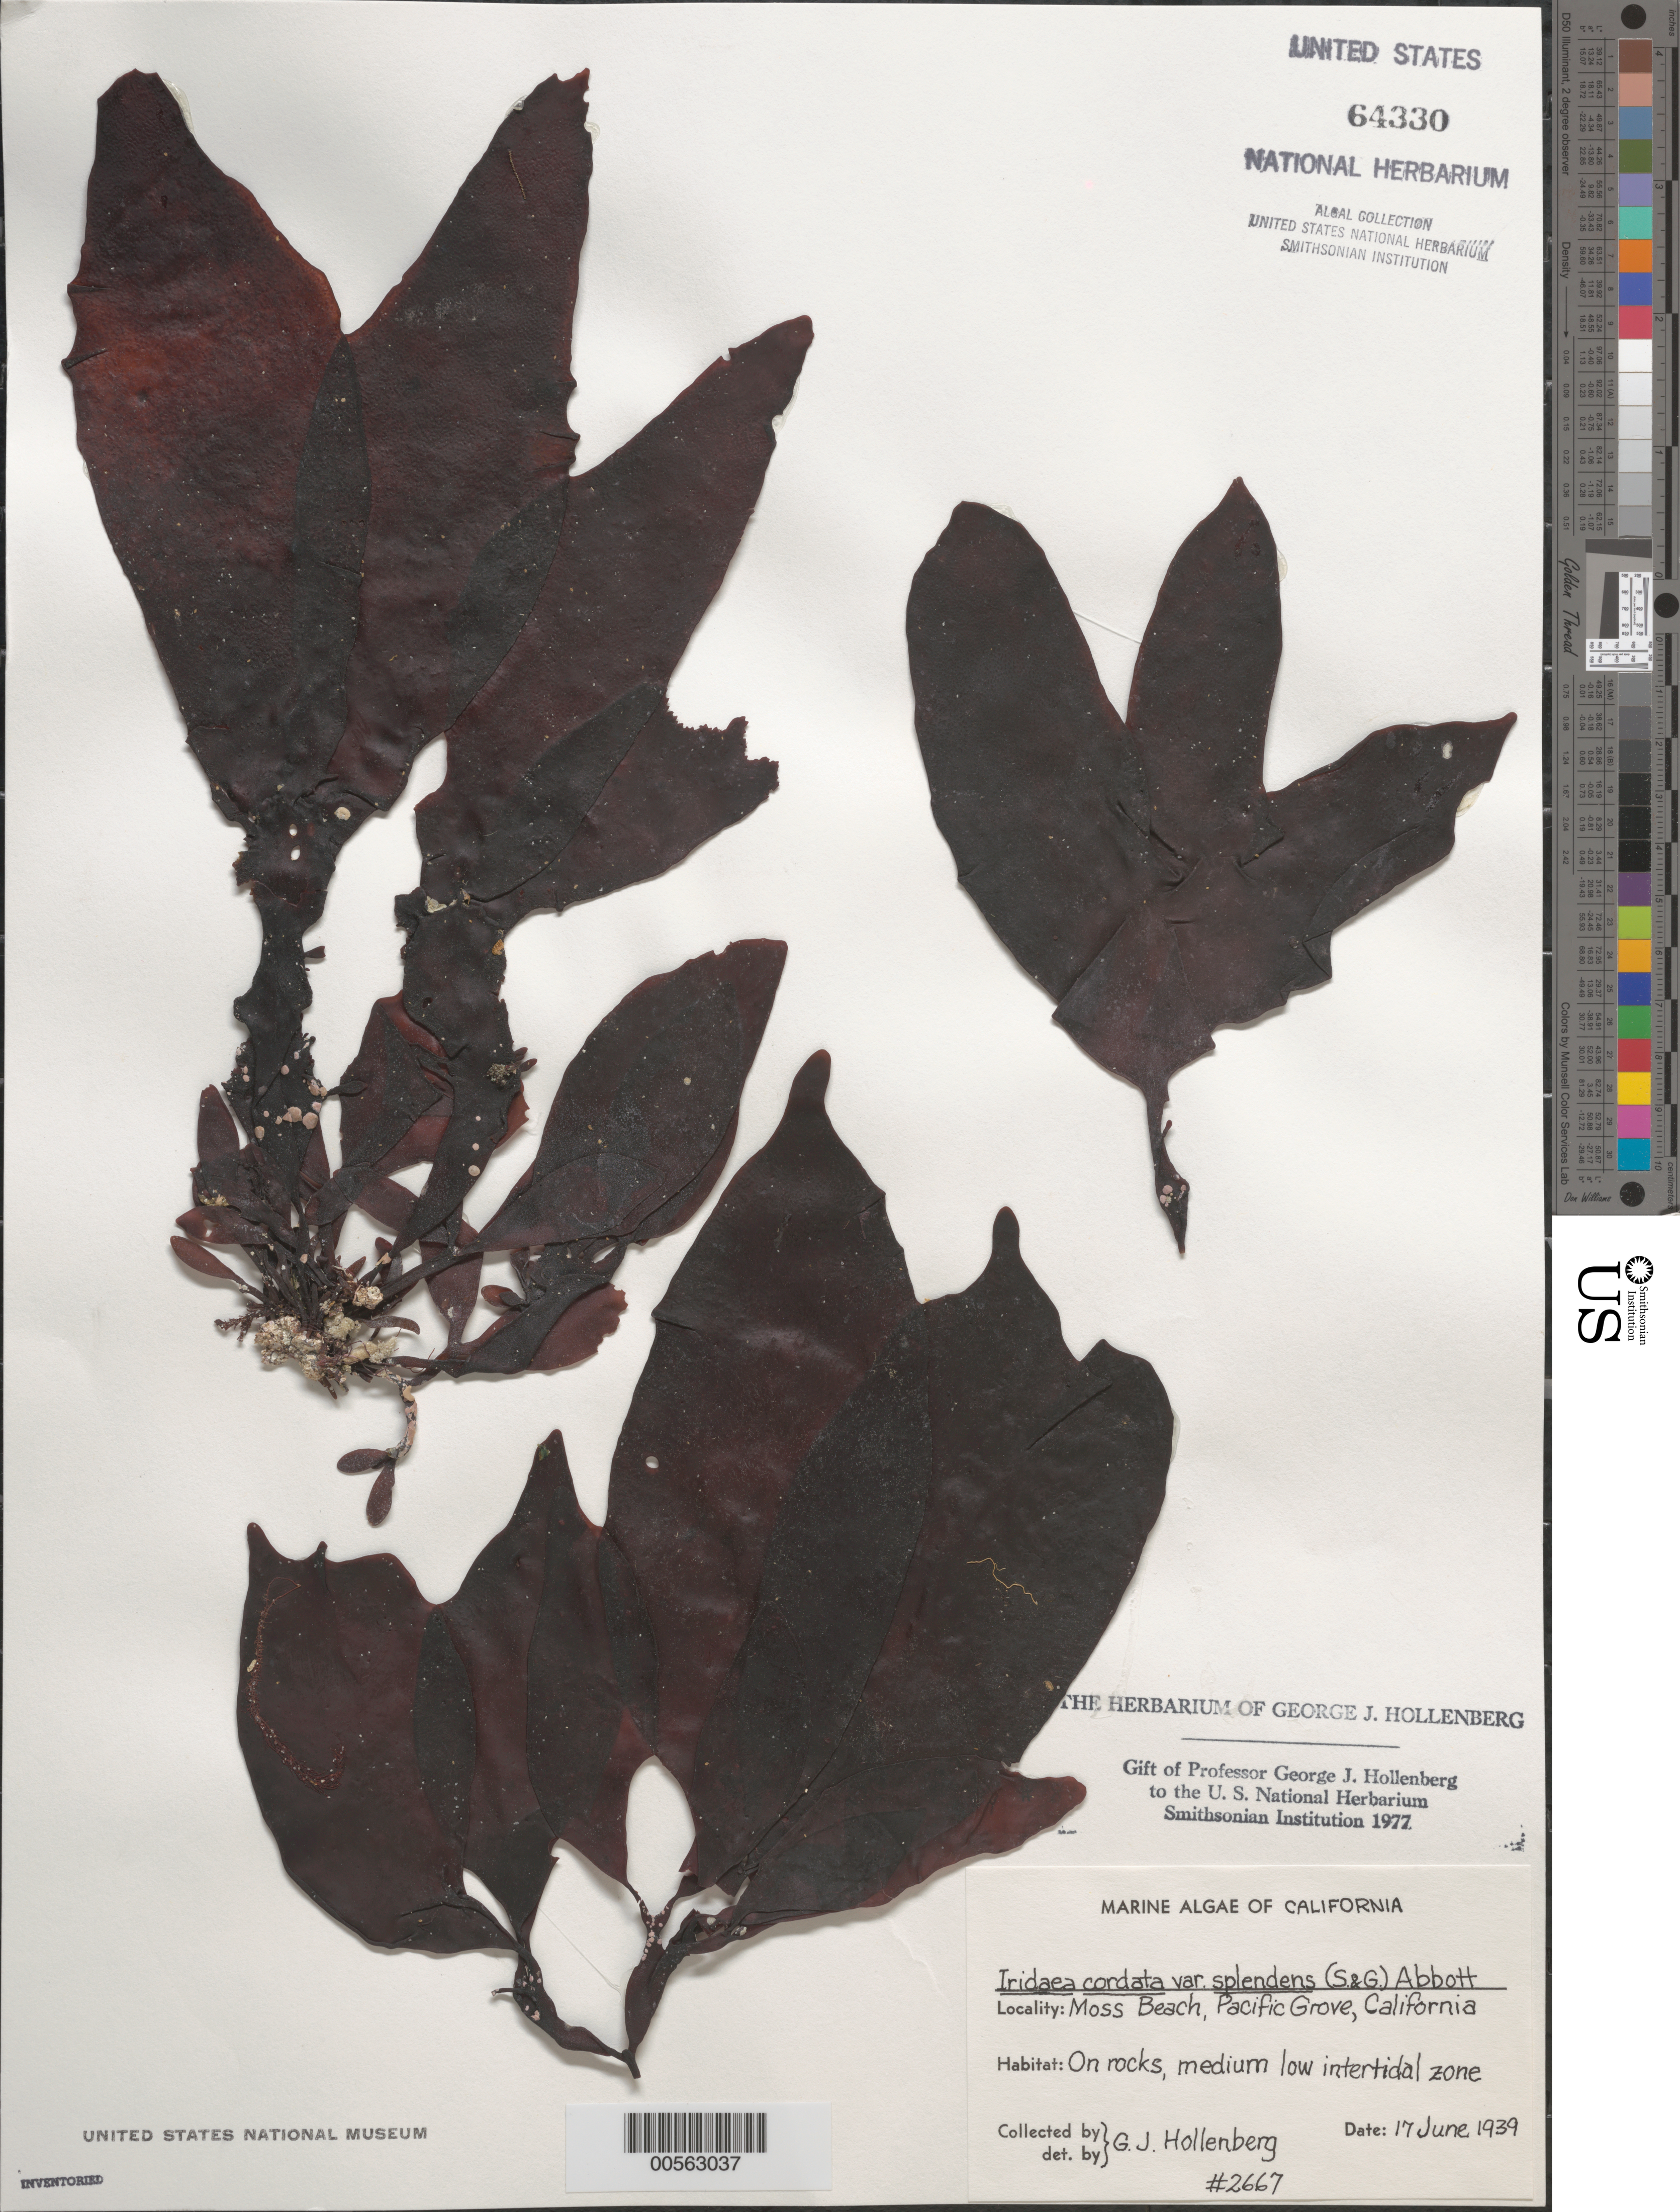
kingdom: Plantae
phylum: Rhodophyta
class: Florideophyceae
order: Gigartinales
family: Gigartinaceae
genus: Iridaea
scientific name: Iridaea cordata var. splendens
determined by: Hollenberg, George J.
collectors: G. Hollenberg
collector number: GJH 2667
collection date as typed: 17 Jun 1939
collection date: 1939-06-17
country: United States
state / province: California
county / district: Monterey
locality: Moss Beach, Pacific Grove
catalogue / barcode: US 64330